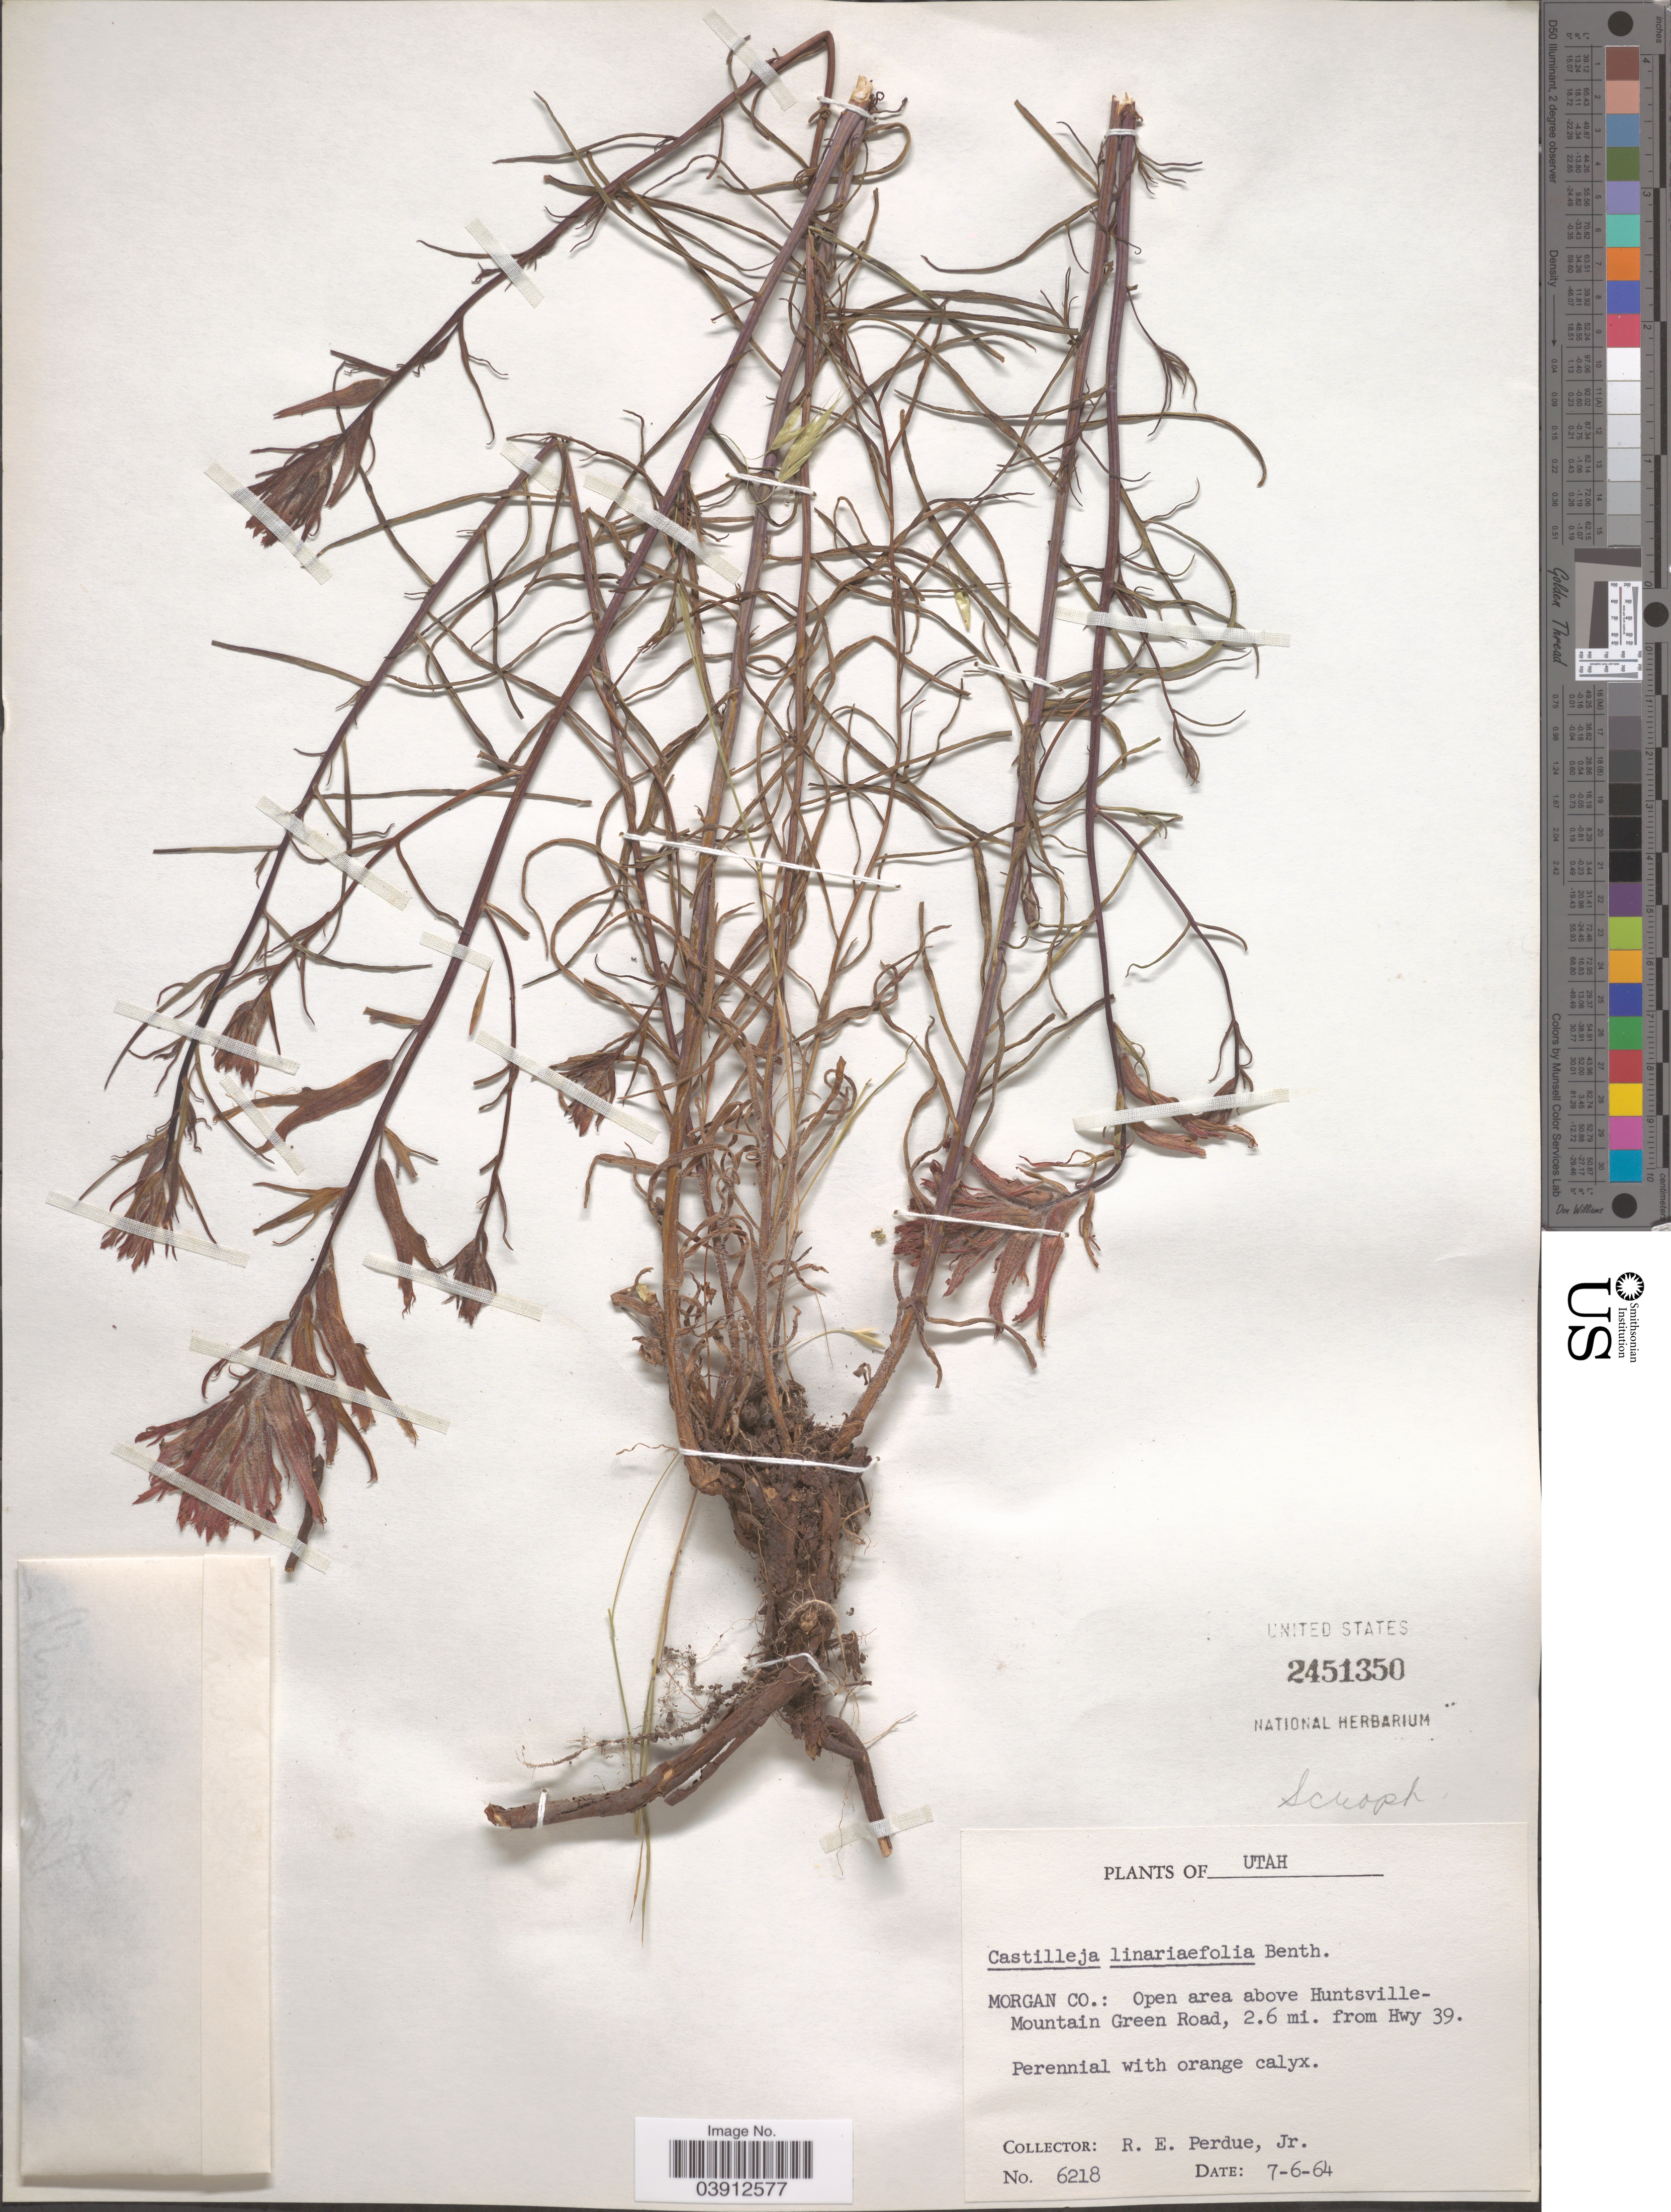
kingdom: Plantae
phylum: Tracheophyta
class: Magnoliopsida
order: Lamiales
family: Orobanchaceae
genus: Castilleja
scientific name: Castilleja linariifolia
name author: Benth.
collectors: R. E. Perdue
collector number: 6218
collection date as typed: Transcribed d/m/y: 6/7/64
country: United States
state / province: Utah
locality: Morgan Co.: Open area above Huntsville-Mountain Green Road, 2.6 mi. from Hwy 39.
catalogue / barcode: US 2451350